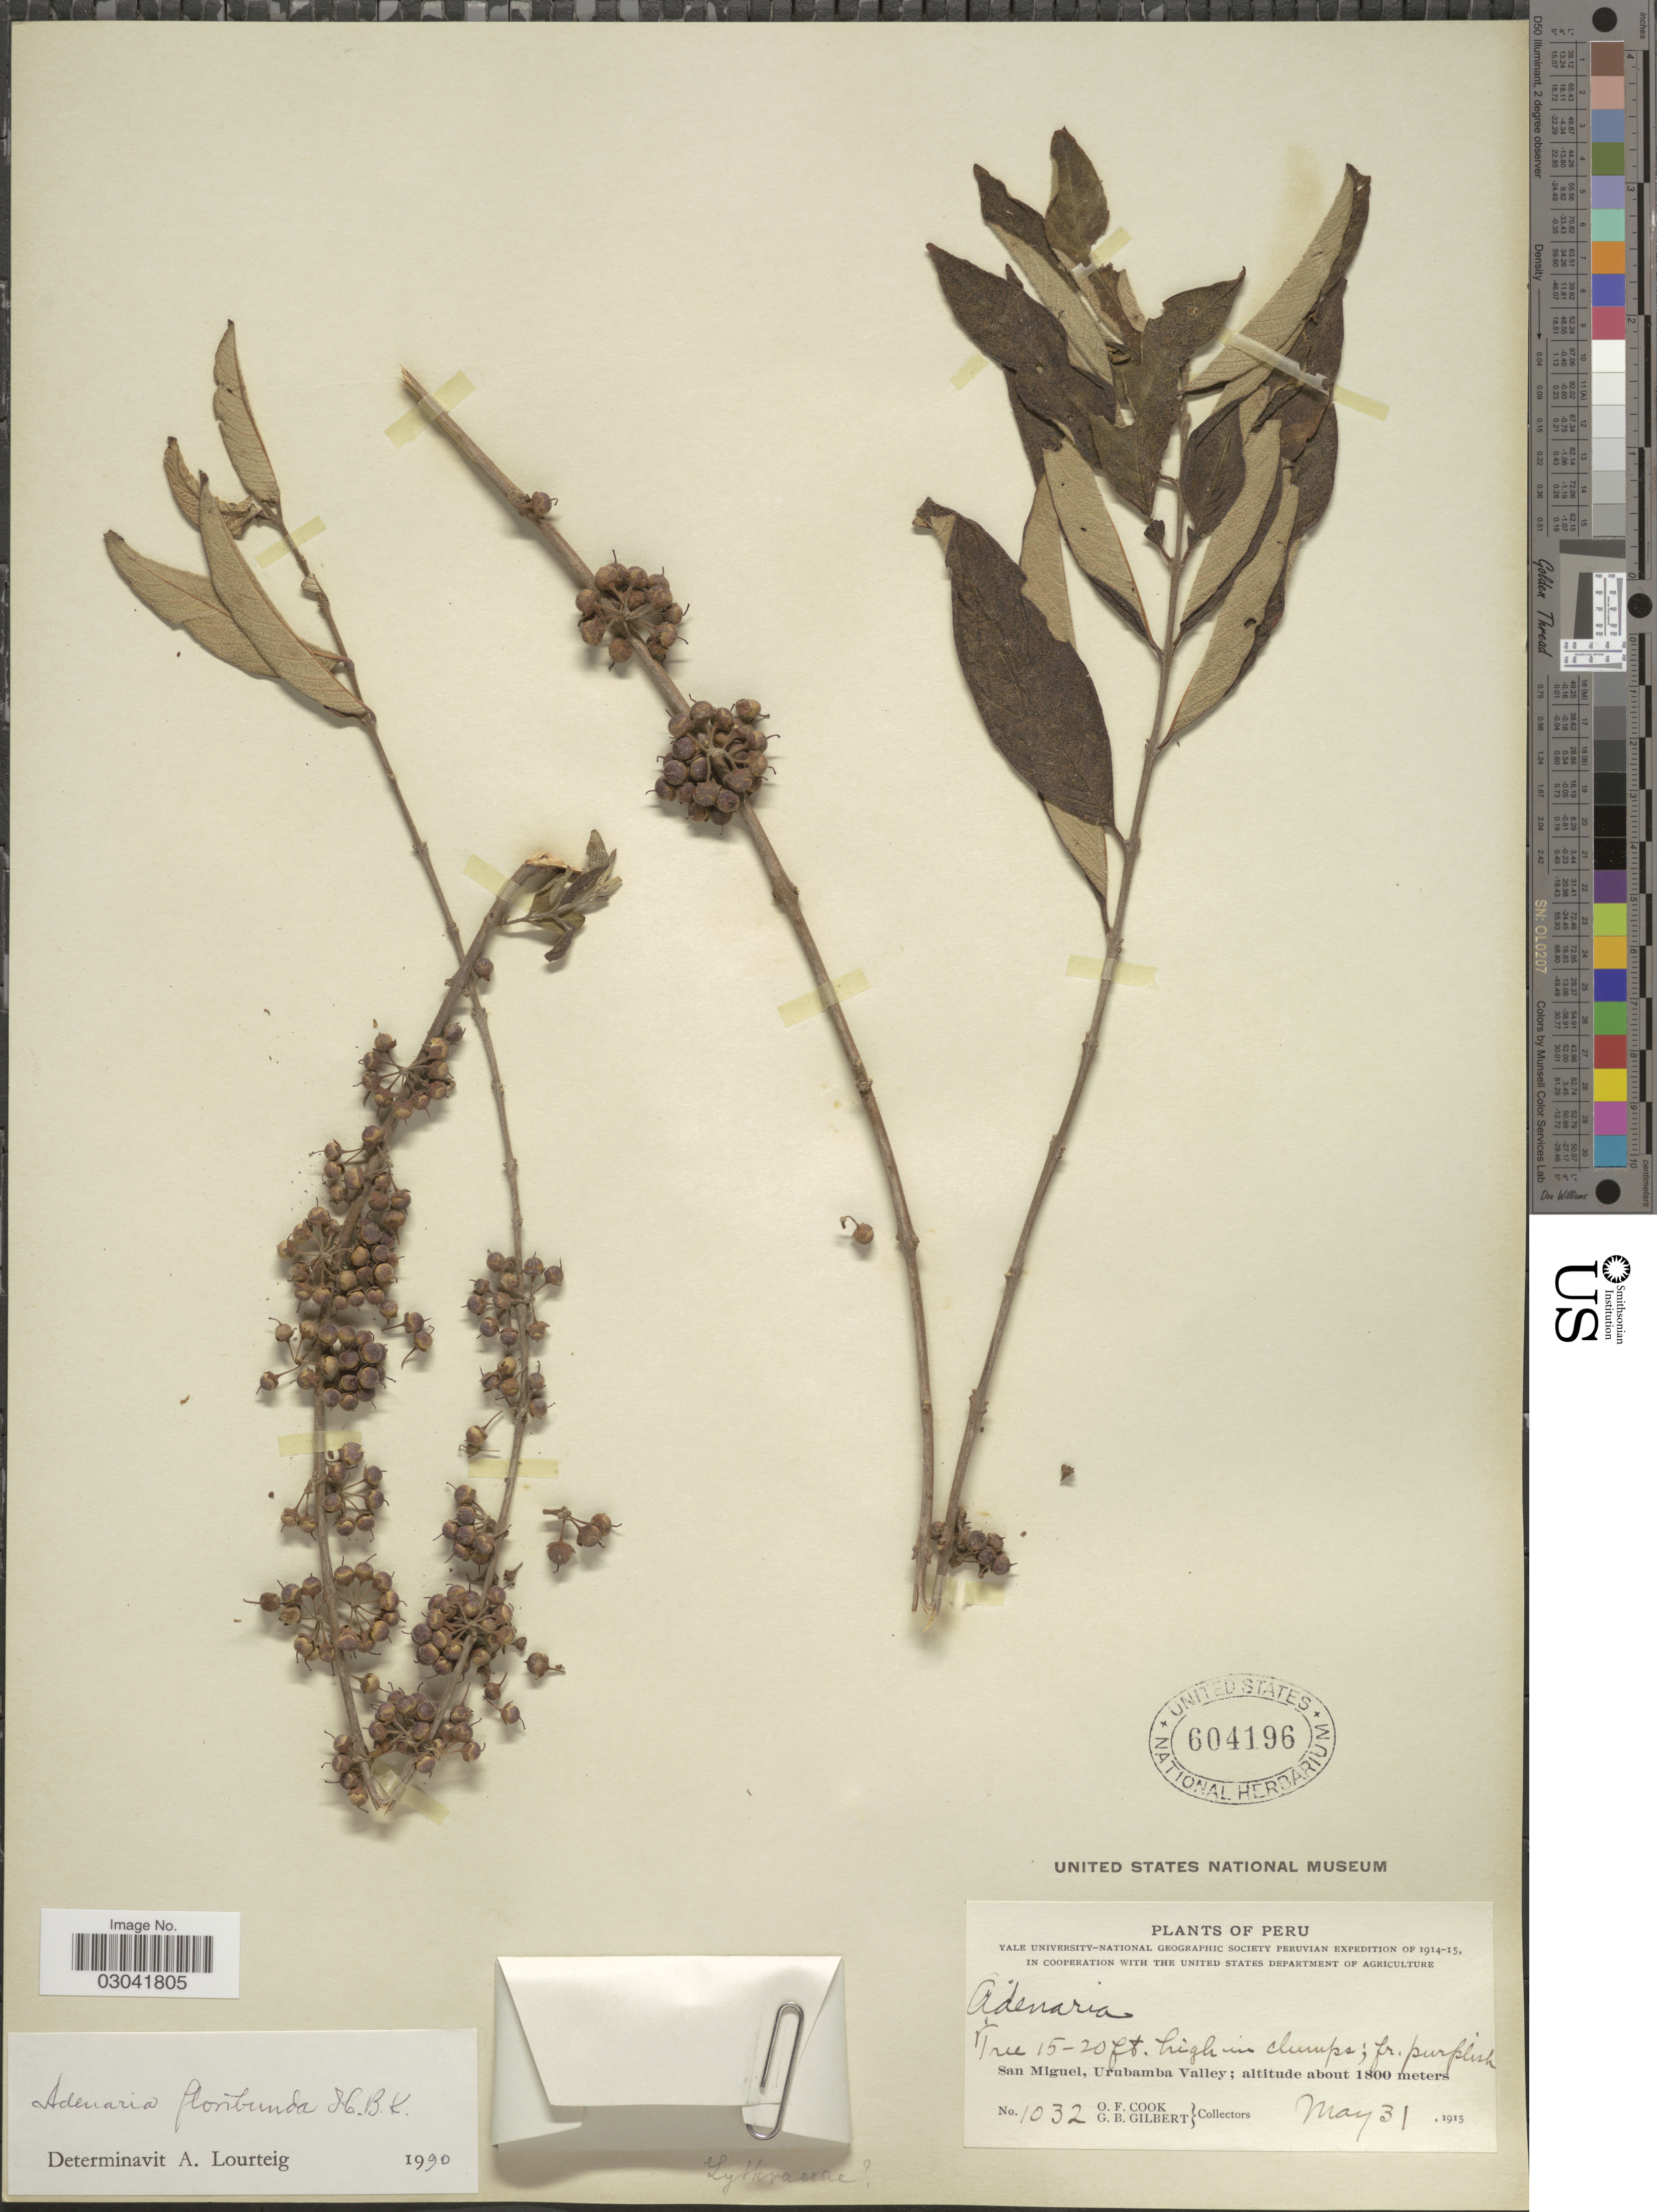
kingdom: Plantae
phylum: Tracheophyta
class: Magnoliopsida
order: Myrtales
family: Lythraceae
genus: Adenaria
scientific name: Adenaria floribunda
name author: Kunth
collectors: O. F. Cook & G. B. Gilbert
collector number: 1032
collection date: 1915-05-31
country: Peru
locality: San Miguel, Urubamba Valley.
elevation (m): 1800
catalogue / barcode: US 604196